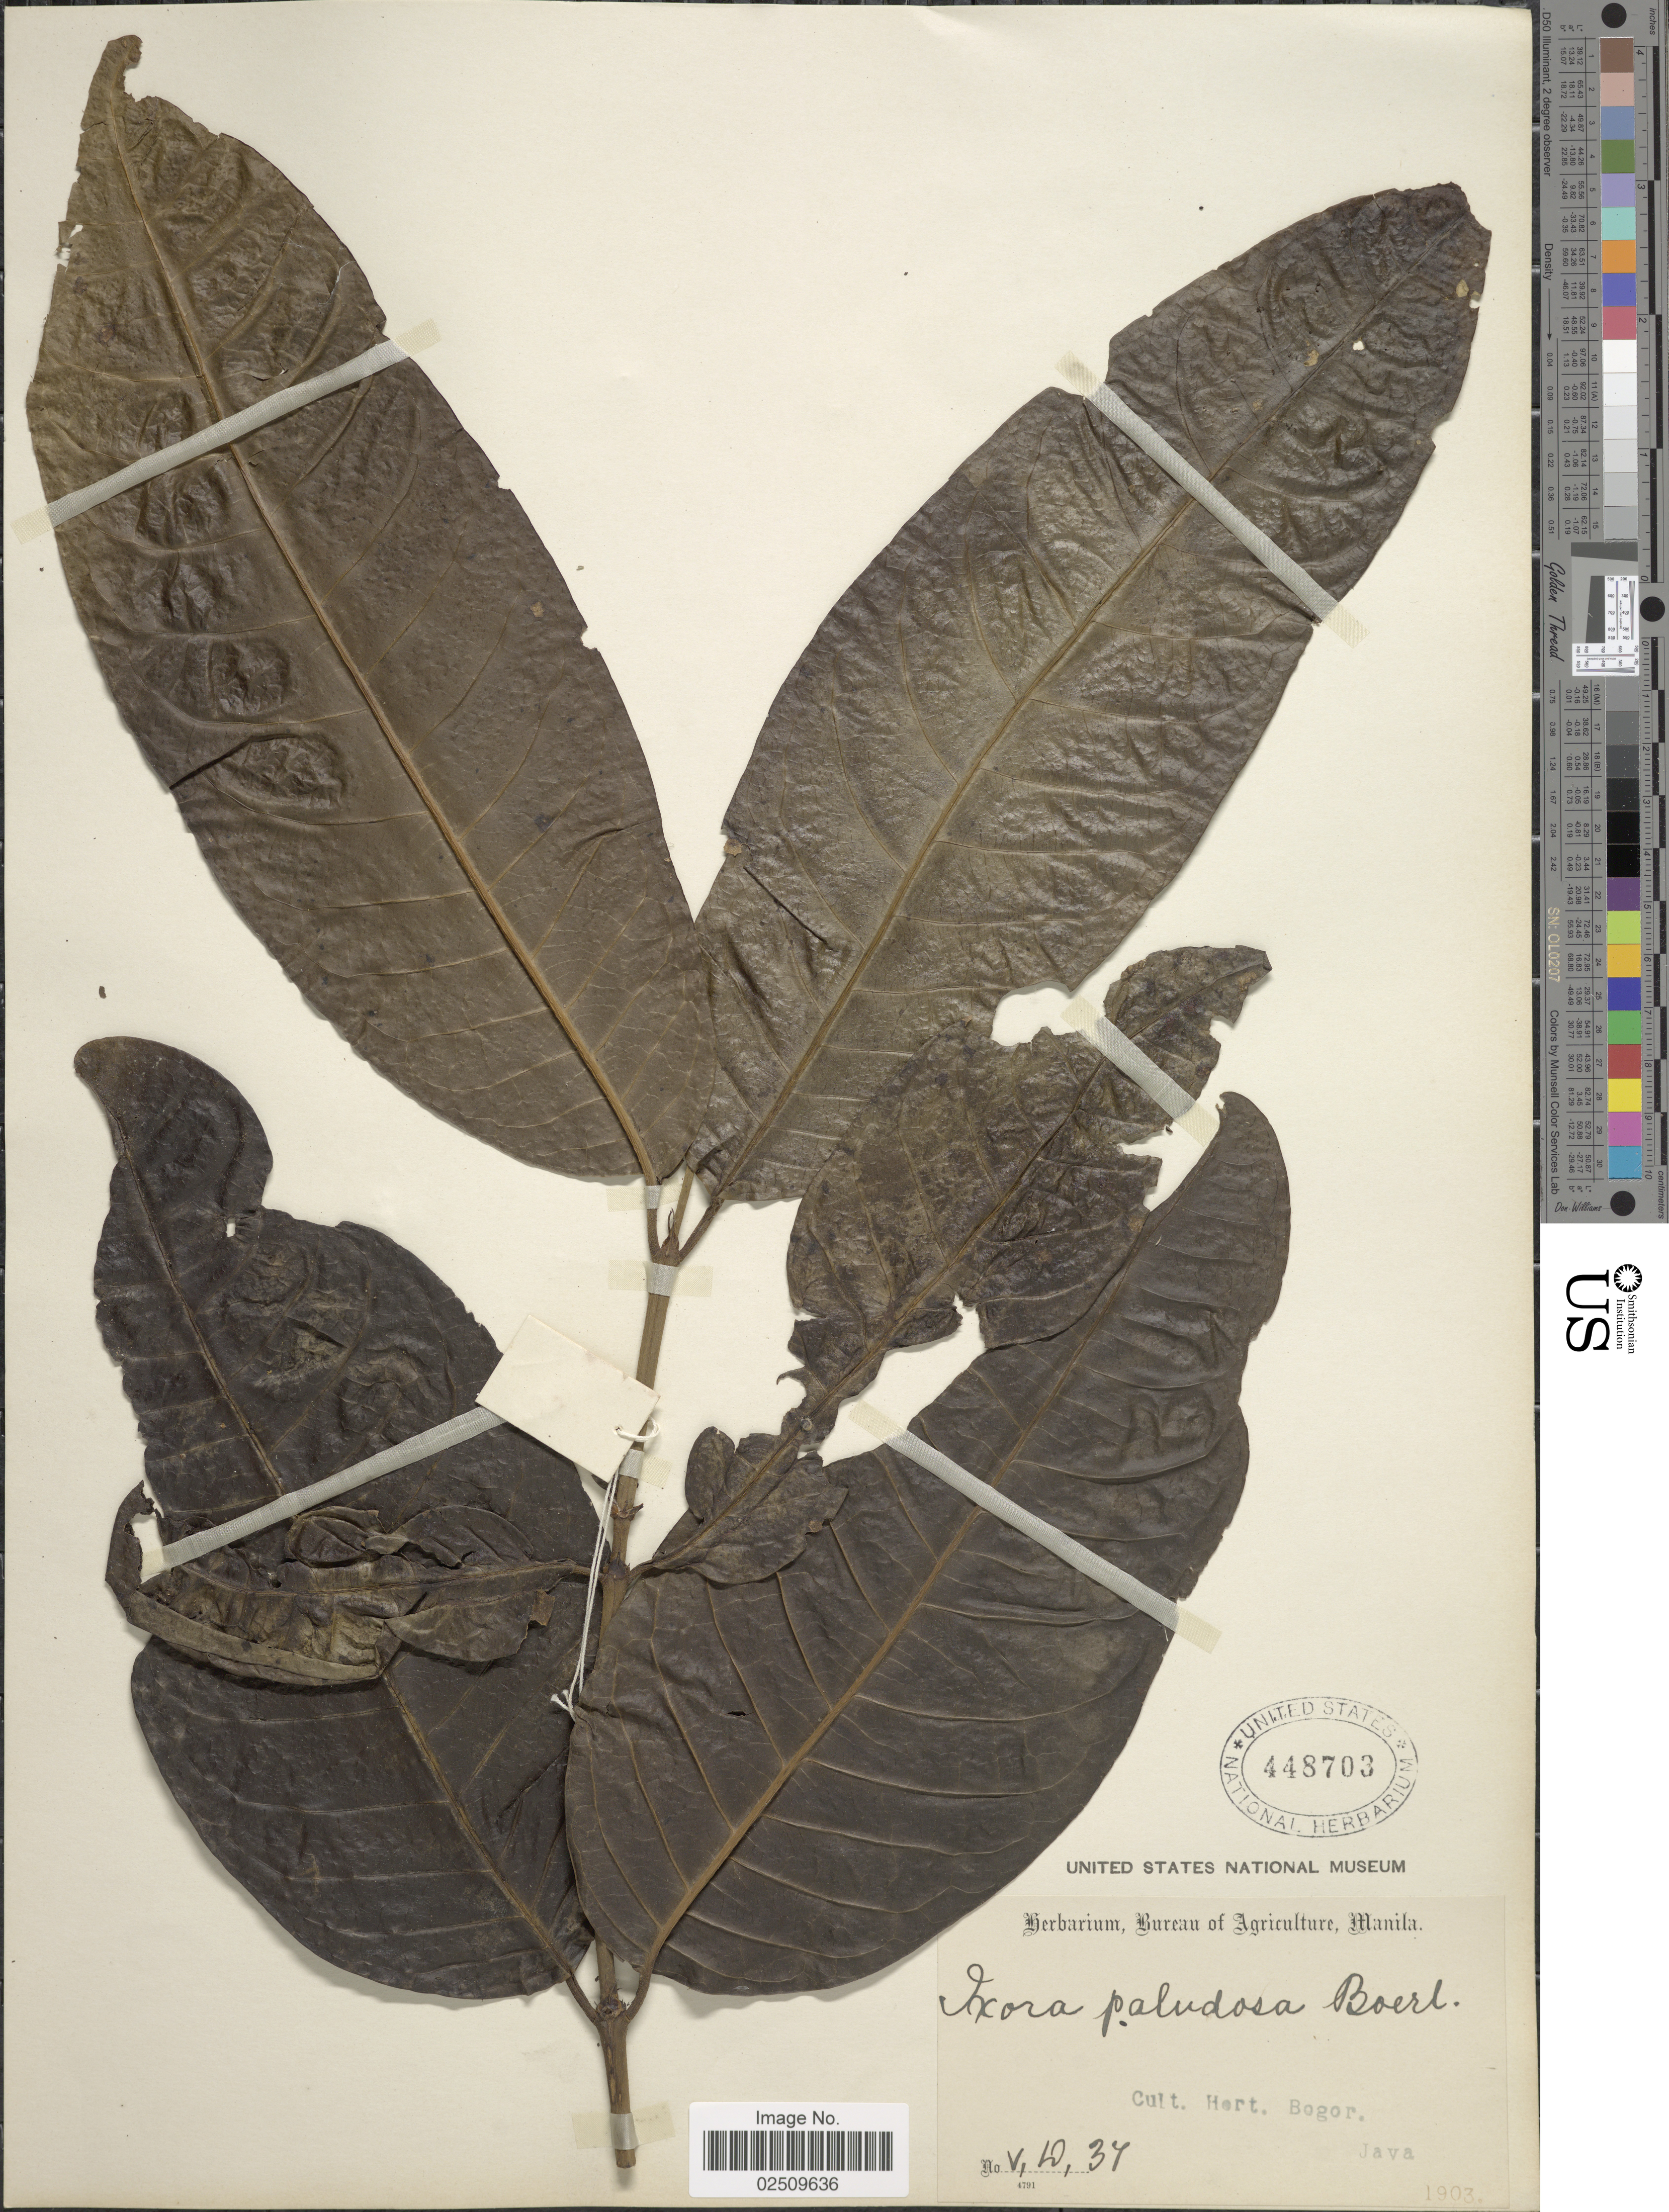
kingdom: Plantae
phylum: Tracheophyta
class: Magnoliopsida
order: Gentianales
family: Rubiaceae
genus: Ixora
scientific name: Ixora paludosa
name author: Kurz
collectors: ex Herb. Bur. Agric. Manila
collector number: V, D, 37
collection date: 1903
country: Indonesia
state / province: Java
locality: Cult. Hort. Bogor.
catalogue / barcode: US 448703